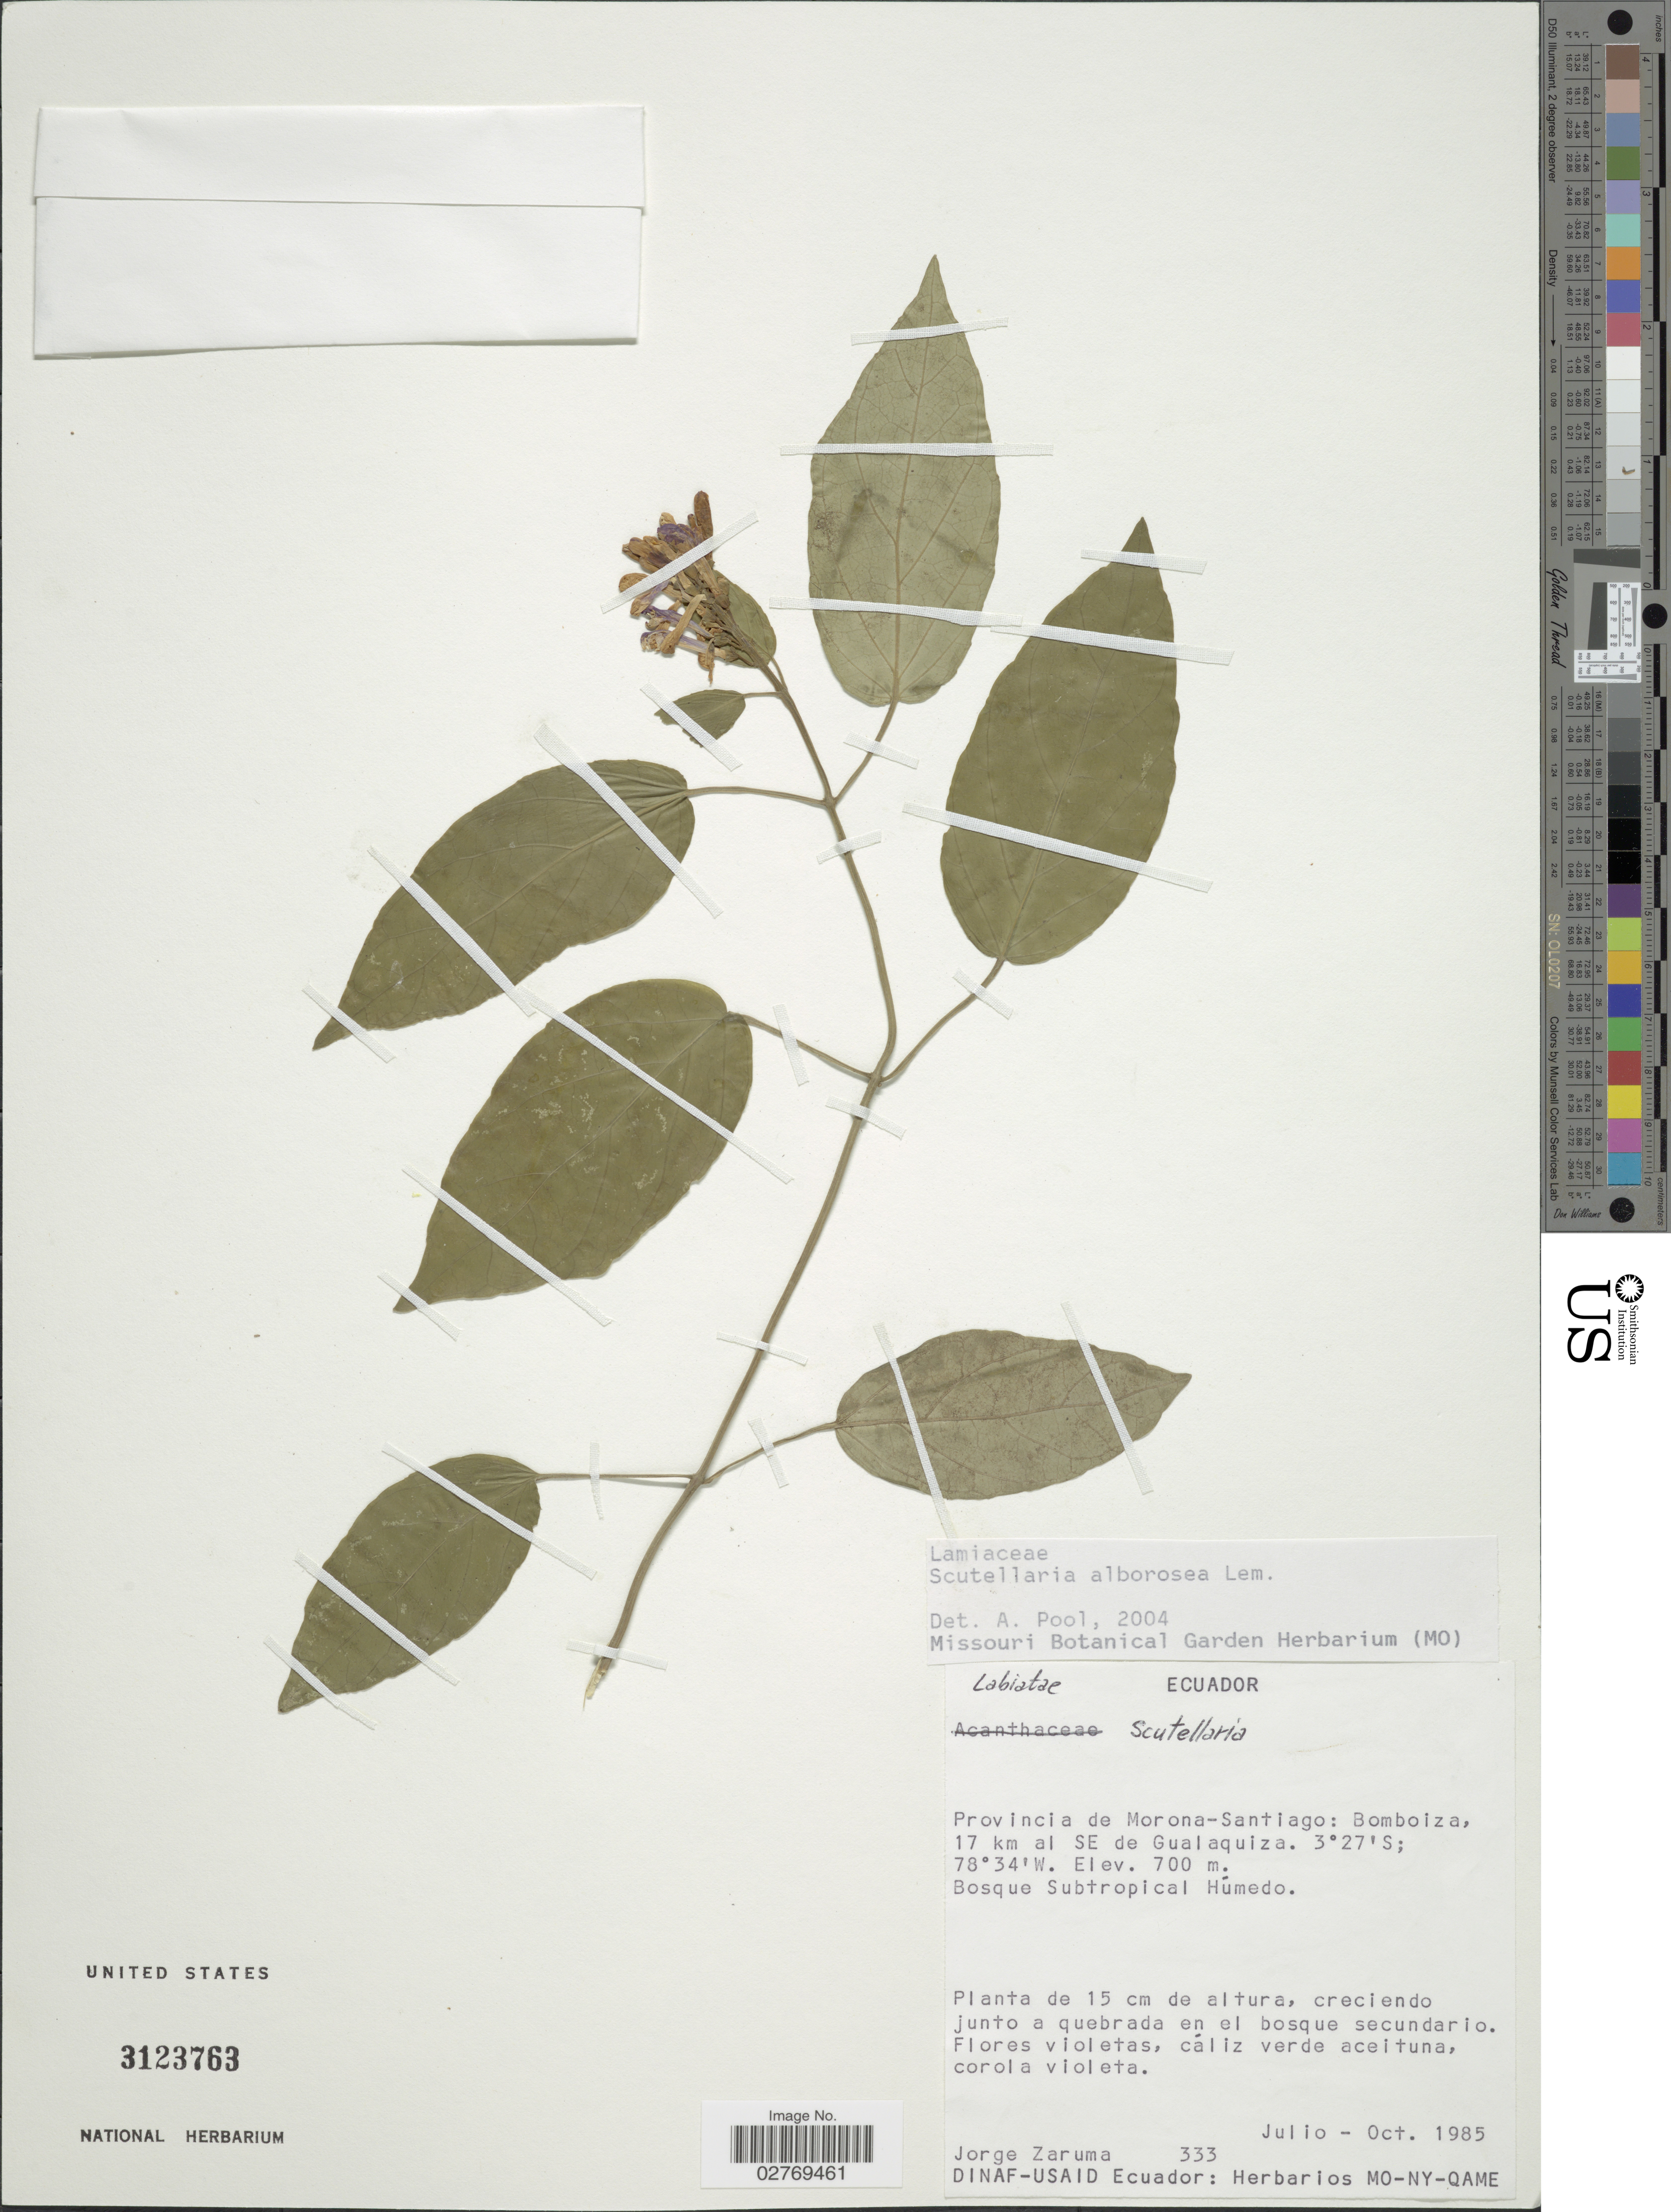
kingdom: Plantae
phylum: Tracheophyta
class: Magnoliopsida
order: Lamiales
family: Lamiaceae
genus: Scutellaria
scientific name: Scutellaria alborosea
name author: Lem.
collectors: J. Zaruma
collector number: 333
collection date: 1985-07/1985-10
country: Ecuador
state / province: Morona-Santiago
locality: Bombiza, 17 km al SE de Gualaquiza. Bosque Subtropical Húmedo.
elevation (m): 700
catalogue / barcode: US 3123763